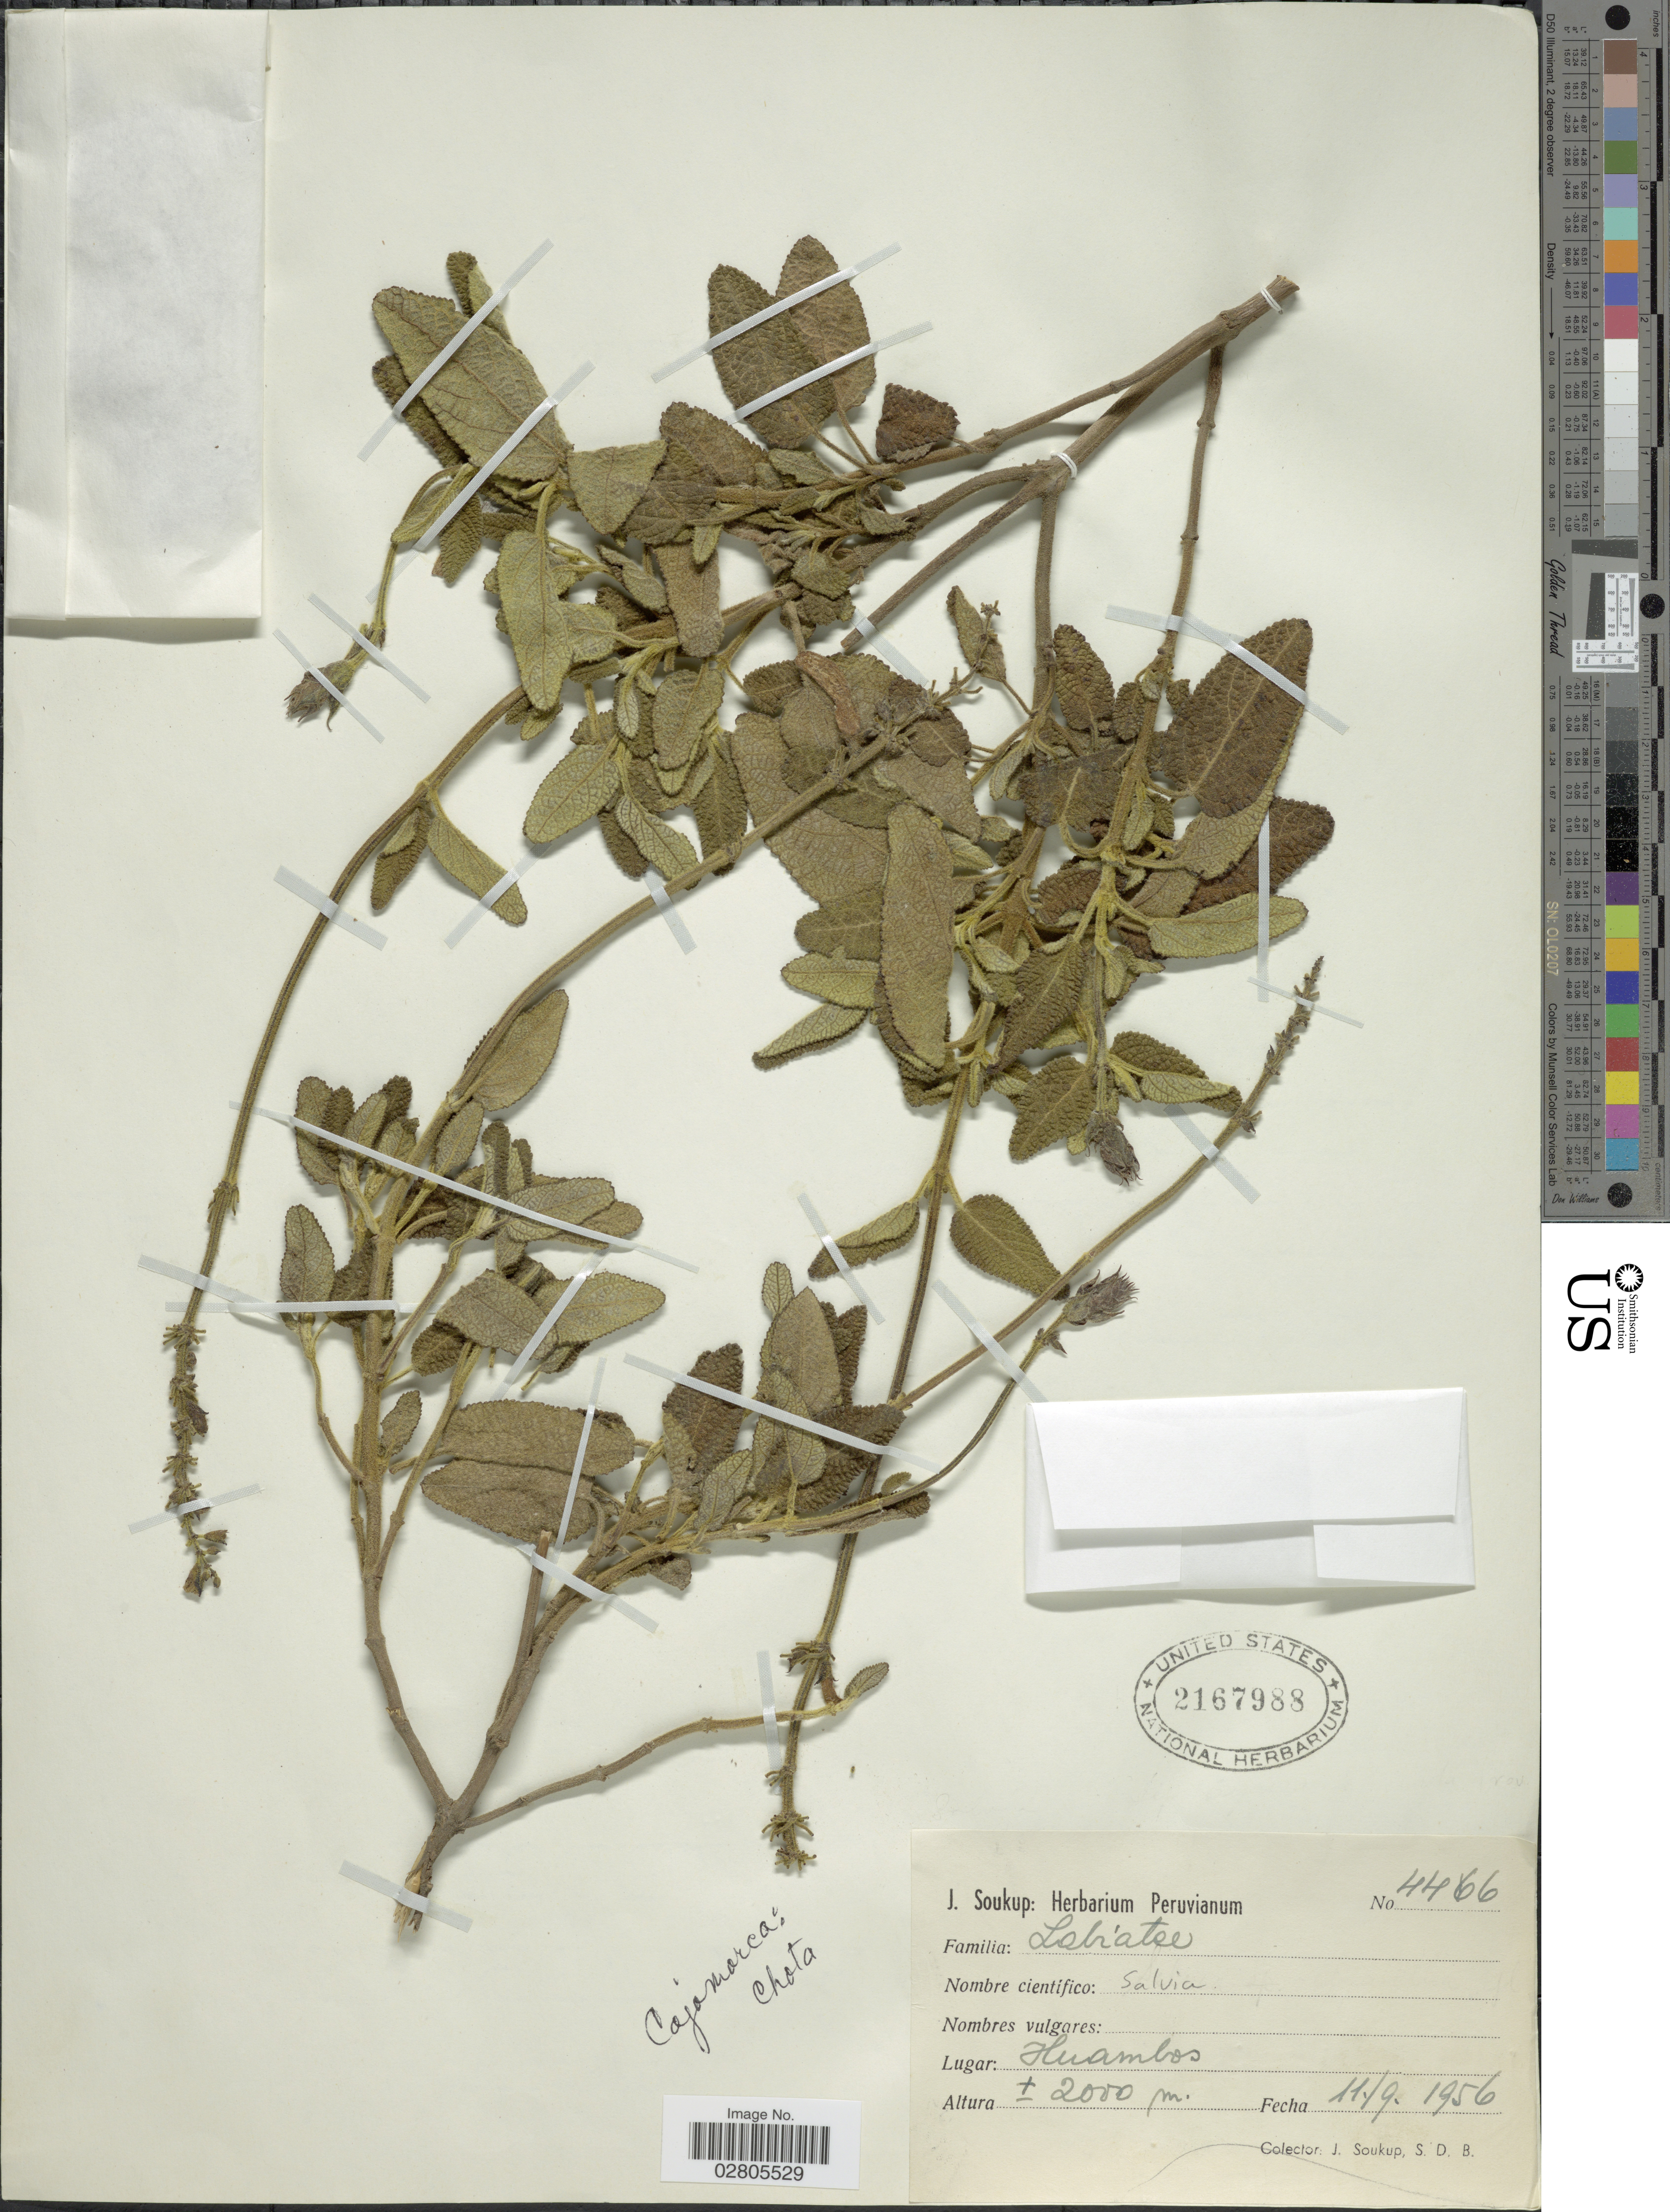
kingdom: Plantae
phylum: Tracheophyta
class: Magnoliopsida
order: Lamiales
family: Lamiaceae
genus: Salvia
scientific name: Salvia sp.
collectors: J. Soukup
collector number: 4466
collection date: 1956-09-11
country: Peru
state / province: Cajamarca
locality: Huambos. Chota.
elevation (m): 2000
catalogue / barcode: US 2167988